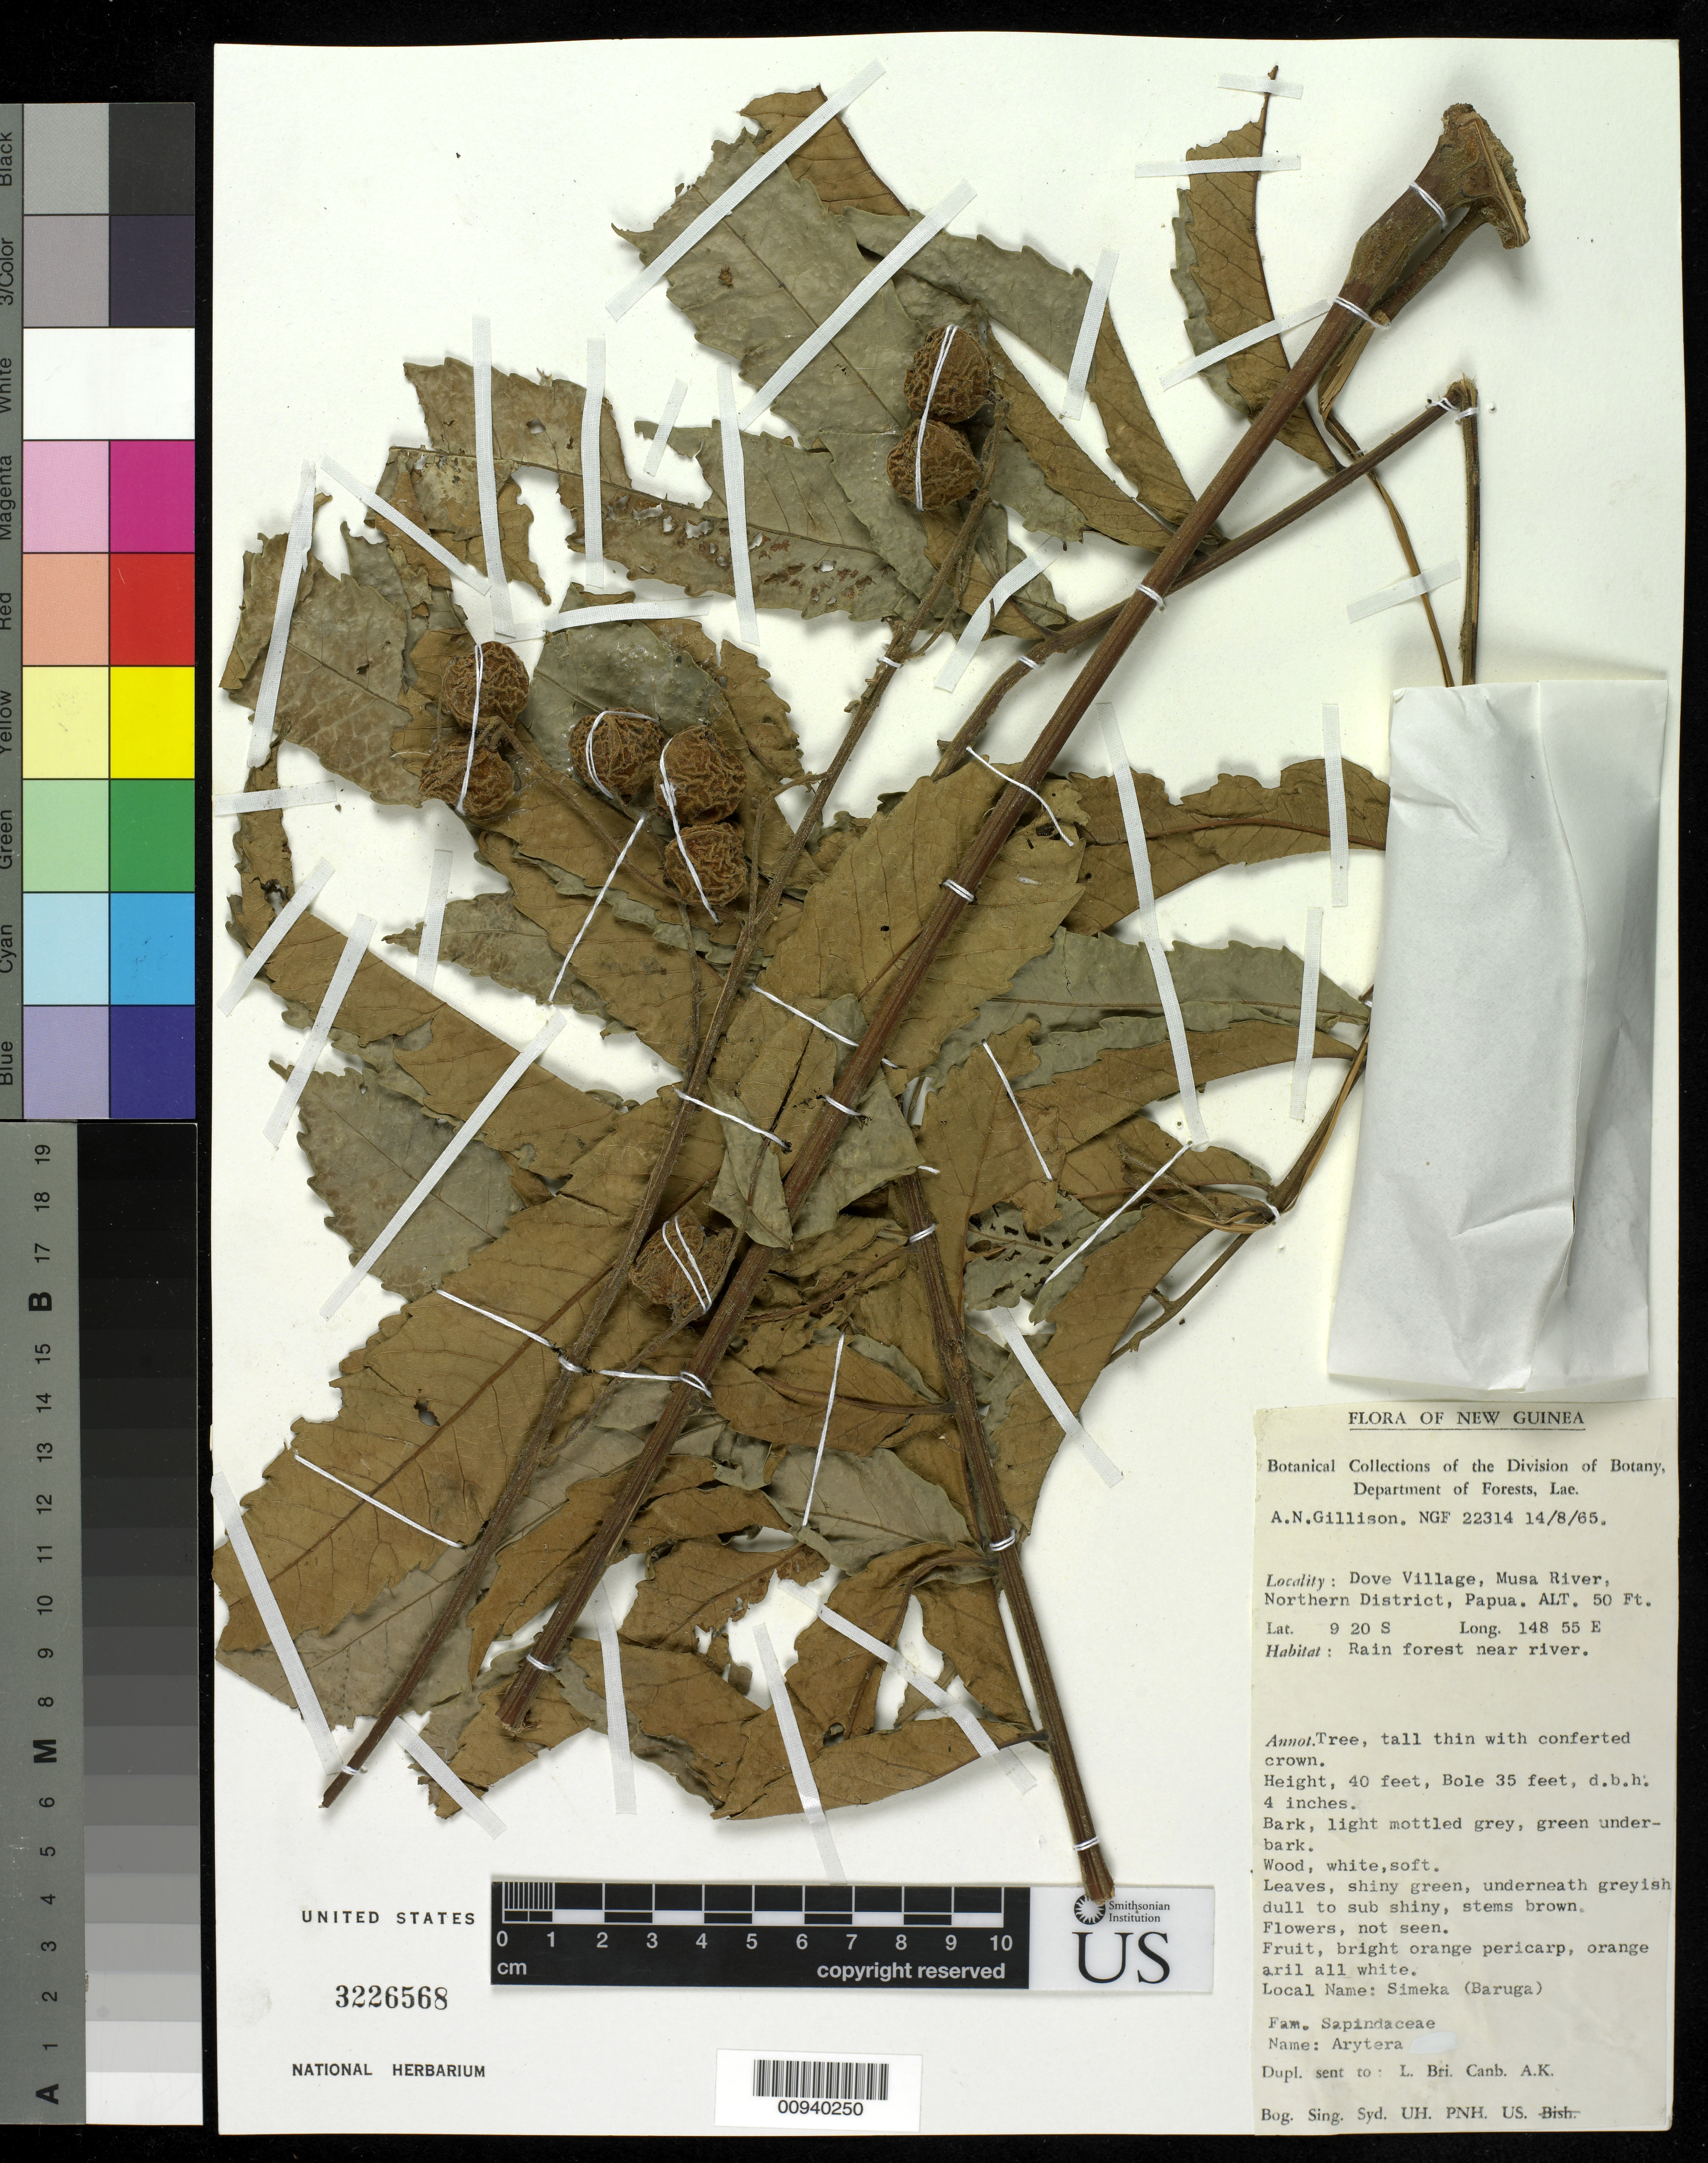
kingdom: Plantae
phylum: Tracheophyta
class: Magnoliopsida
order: Sapindales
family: Sapindaceae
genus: Cupaniopsis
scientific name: Cupaniopsis curvidens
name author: Radlk.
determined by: Adema, F.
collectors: A. Gillison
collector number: NGF 22314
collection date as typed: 14 Aug 1965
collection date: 1965-08-14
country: Papua New Guinea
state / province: Northern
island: New Guinea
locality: Dove Village, Musa River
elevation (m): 15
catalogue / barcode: US 3226568